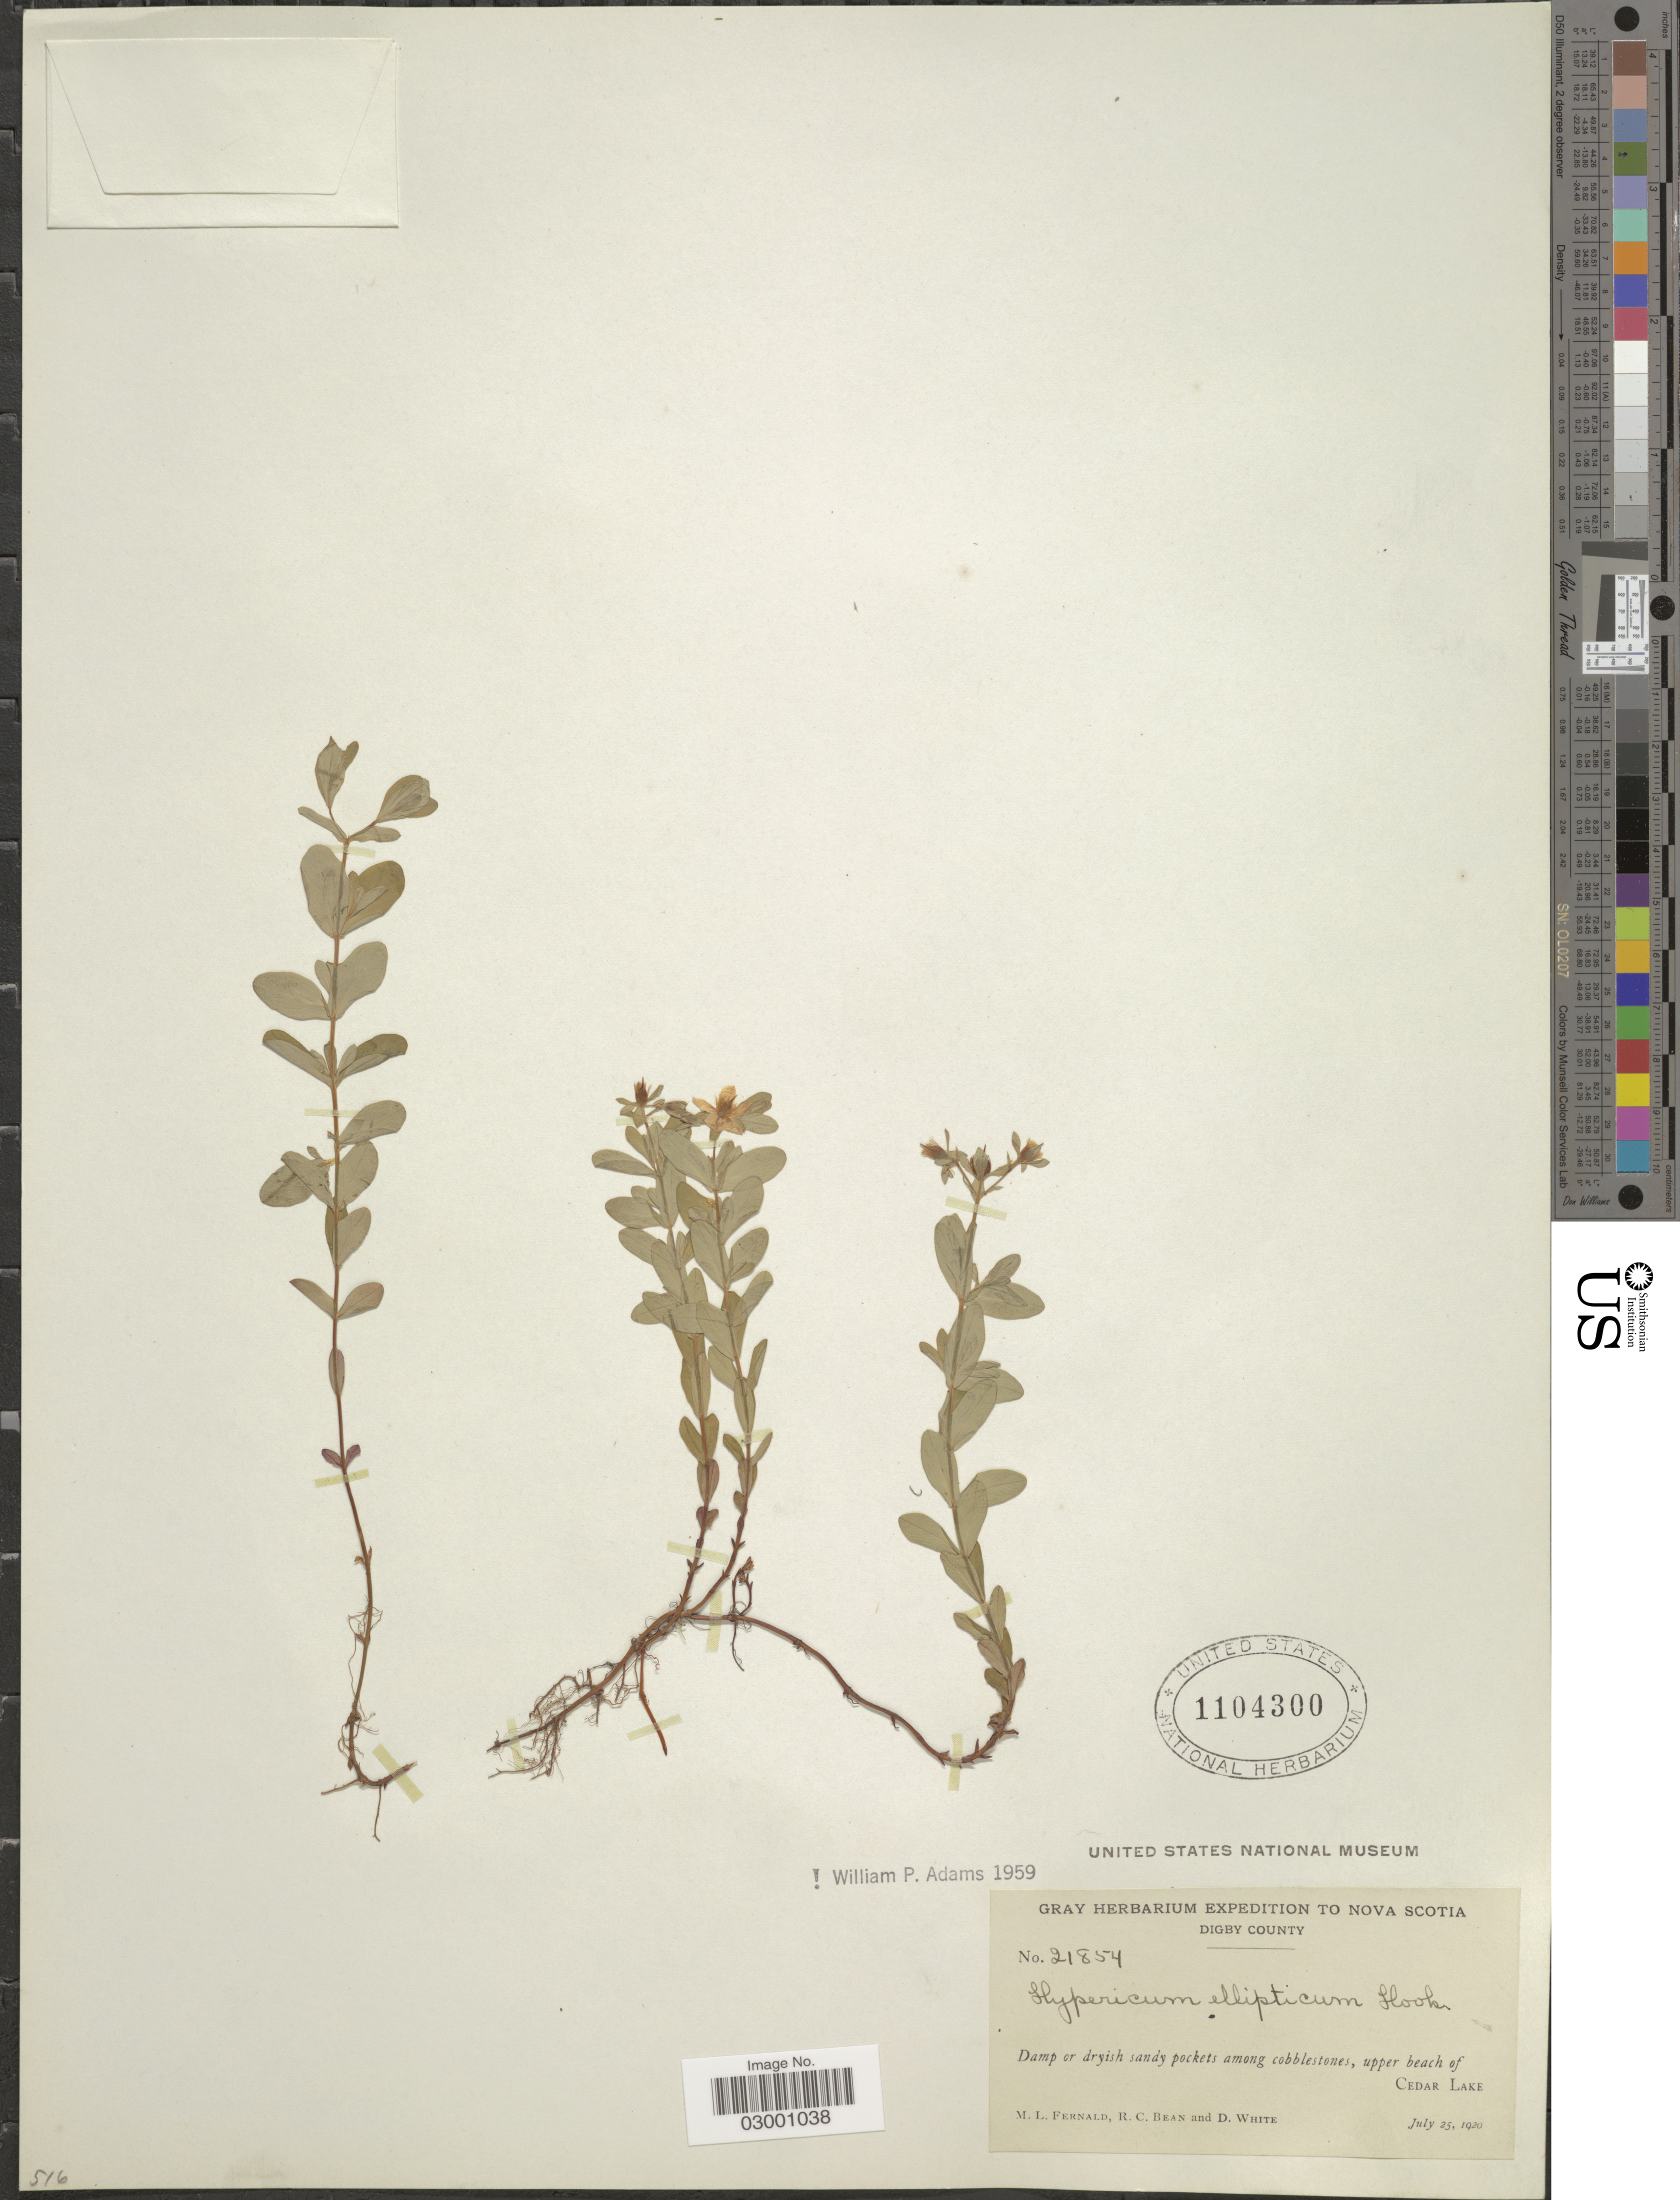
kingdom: Plantae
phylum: Tracheophyta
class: Magnoliopsida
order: Malpighiales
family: Hypericaceae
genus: Hypericum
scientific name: Hypericum ellipticum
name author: Hook.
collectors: M. L. Fernald, R. Bean & D. White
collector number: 21854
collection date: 1920-07-25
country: Canada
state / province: Nova Scotia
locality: Digby County, upper beach of Cedar Lake.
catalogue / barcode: US 1104300